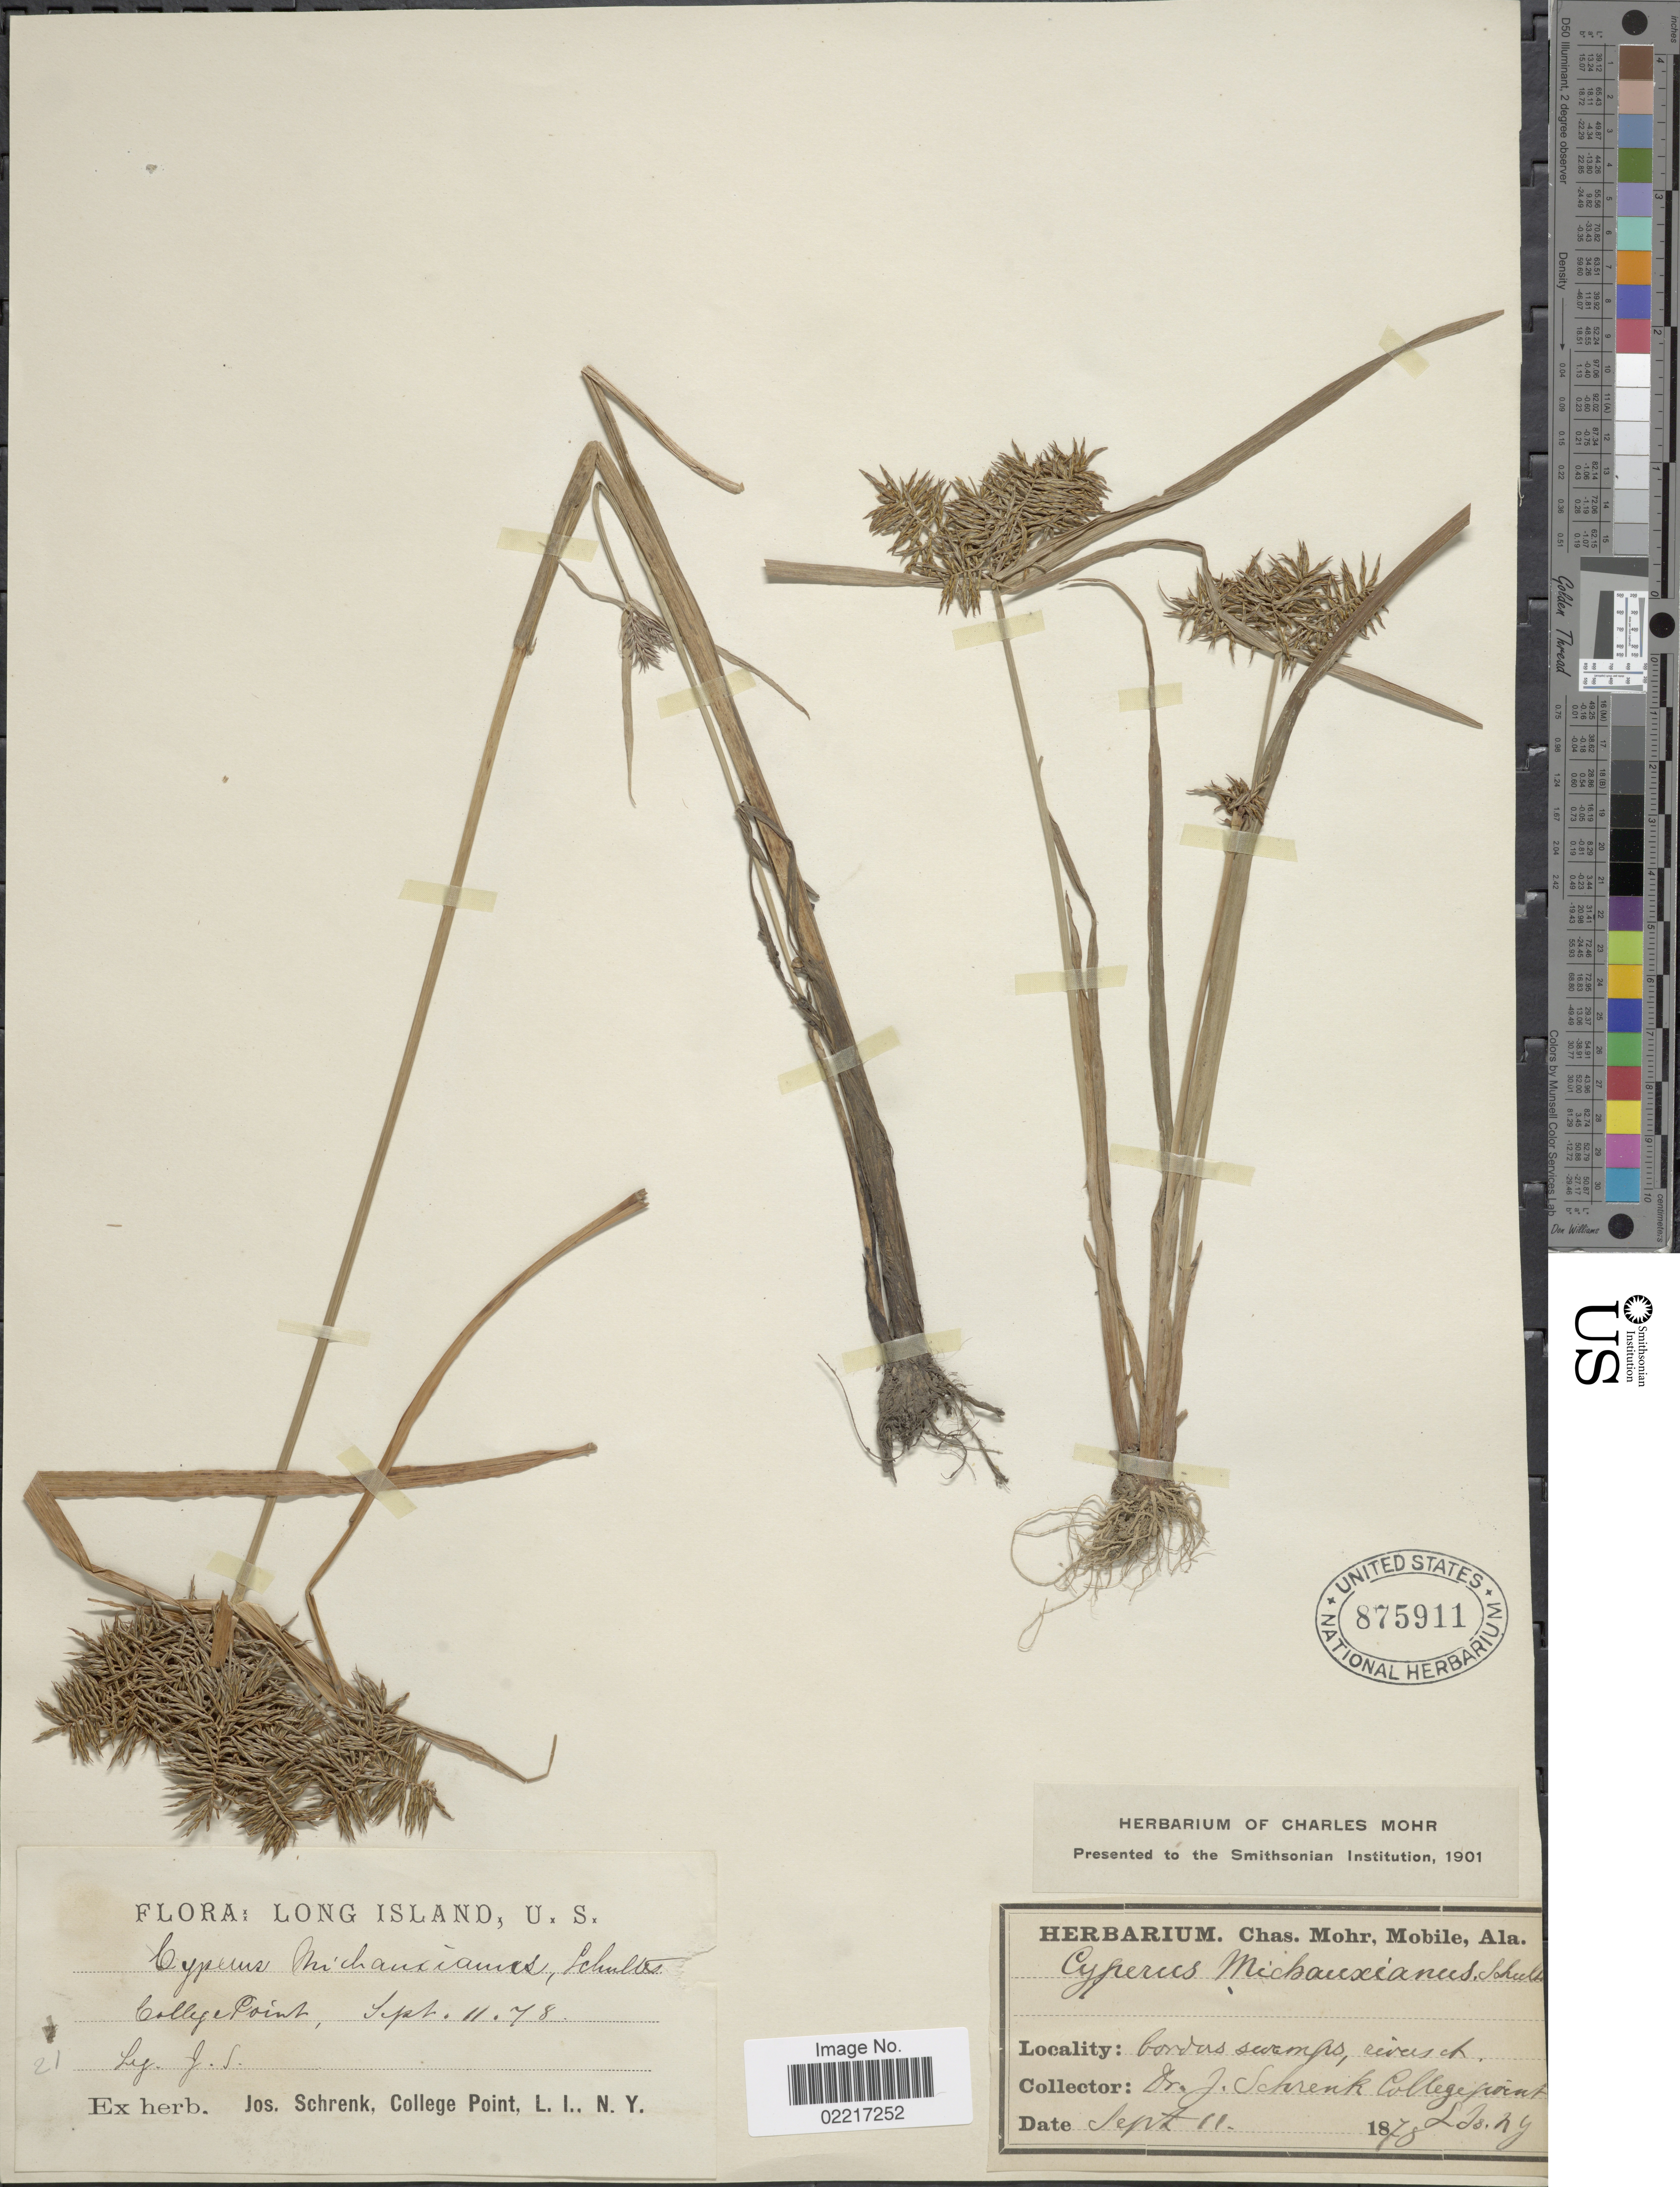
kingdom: Plantae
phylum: Tracheophyta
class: Liliopsida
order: Poales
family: Cyperaceae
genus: Cyperus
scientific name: Cyperus odoratus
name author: L.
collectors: J. Schrenk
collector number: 21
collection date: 1878-09-11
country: United States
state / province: New York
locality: Long Island, College Point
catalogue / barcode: US 875911